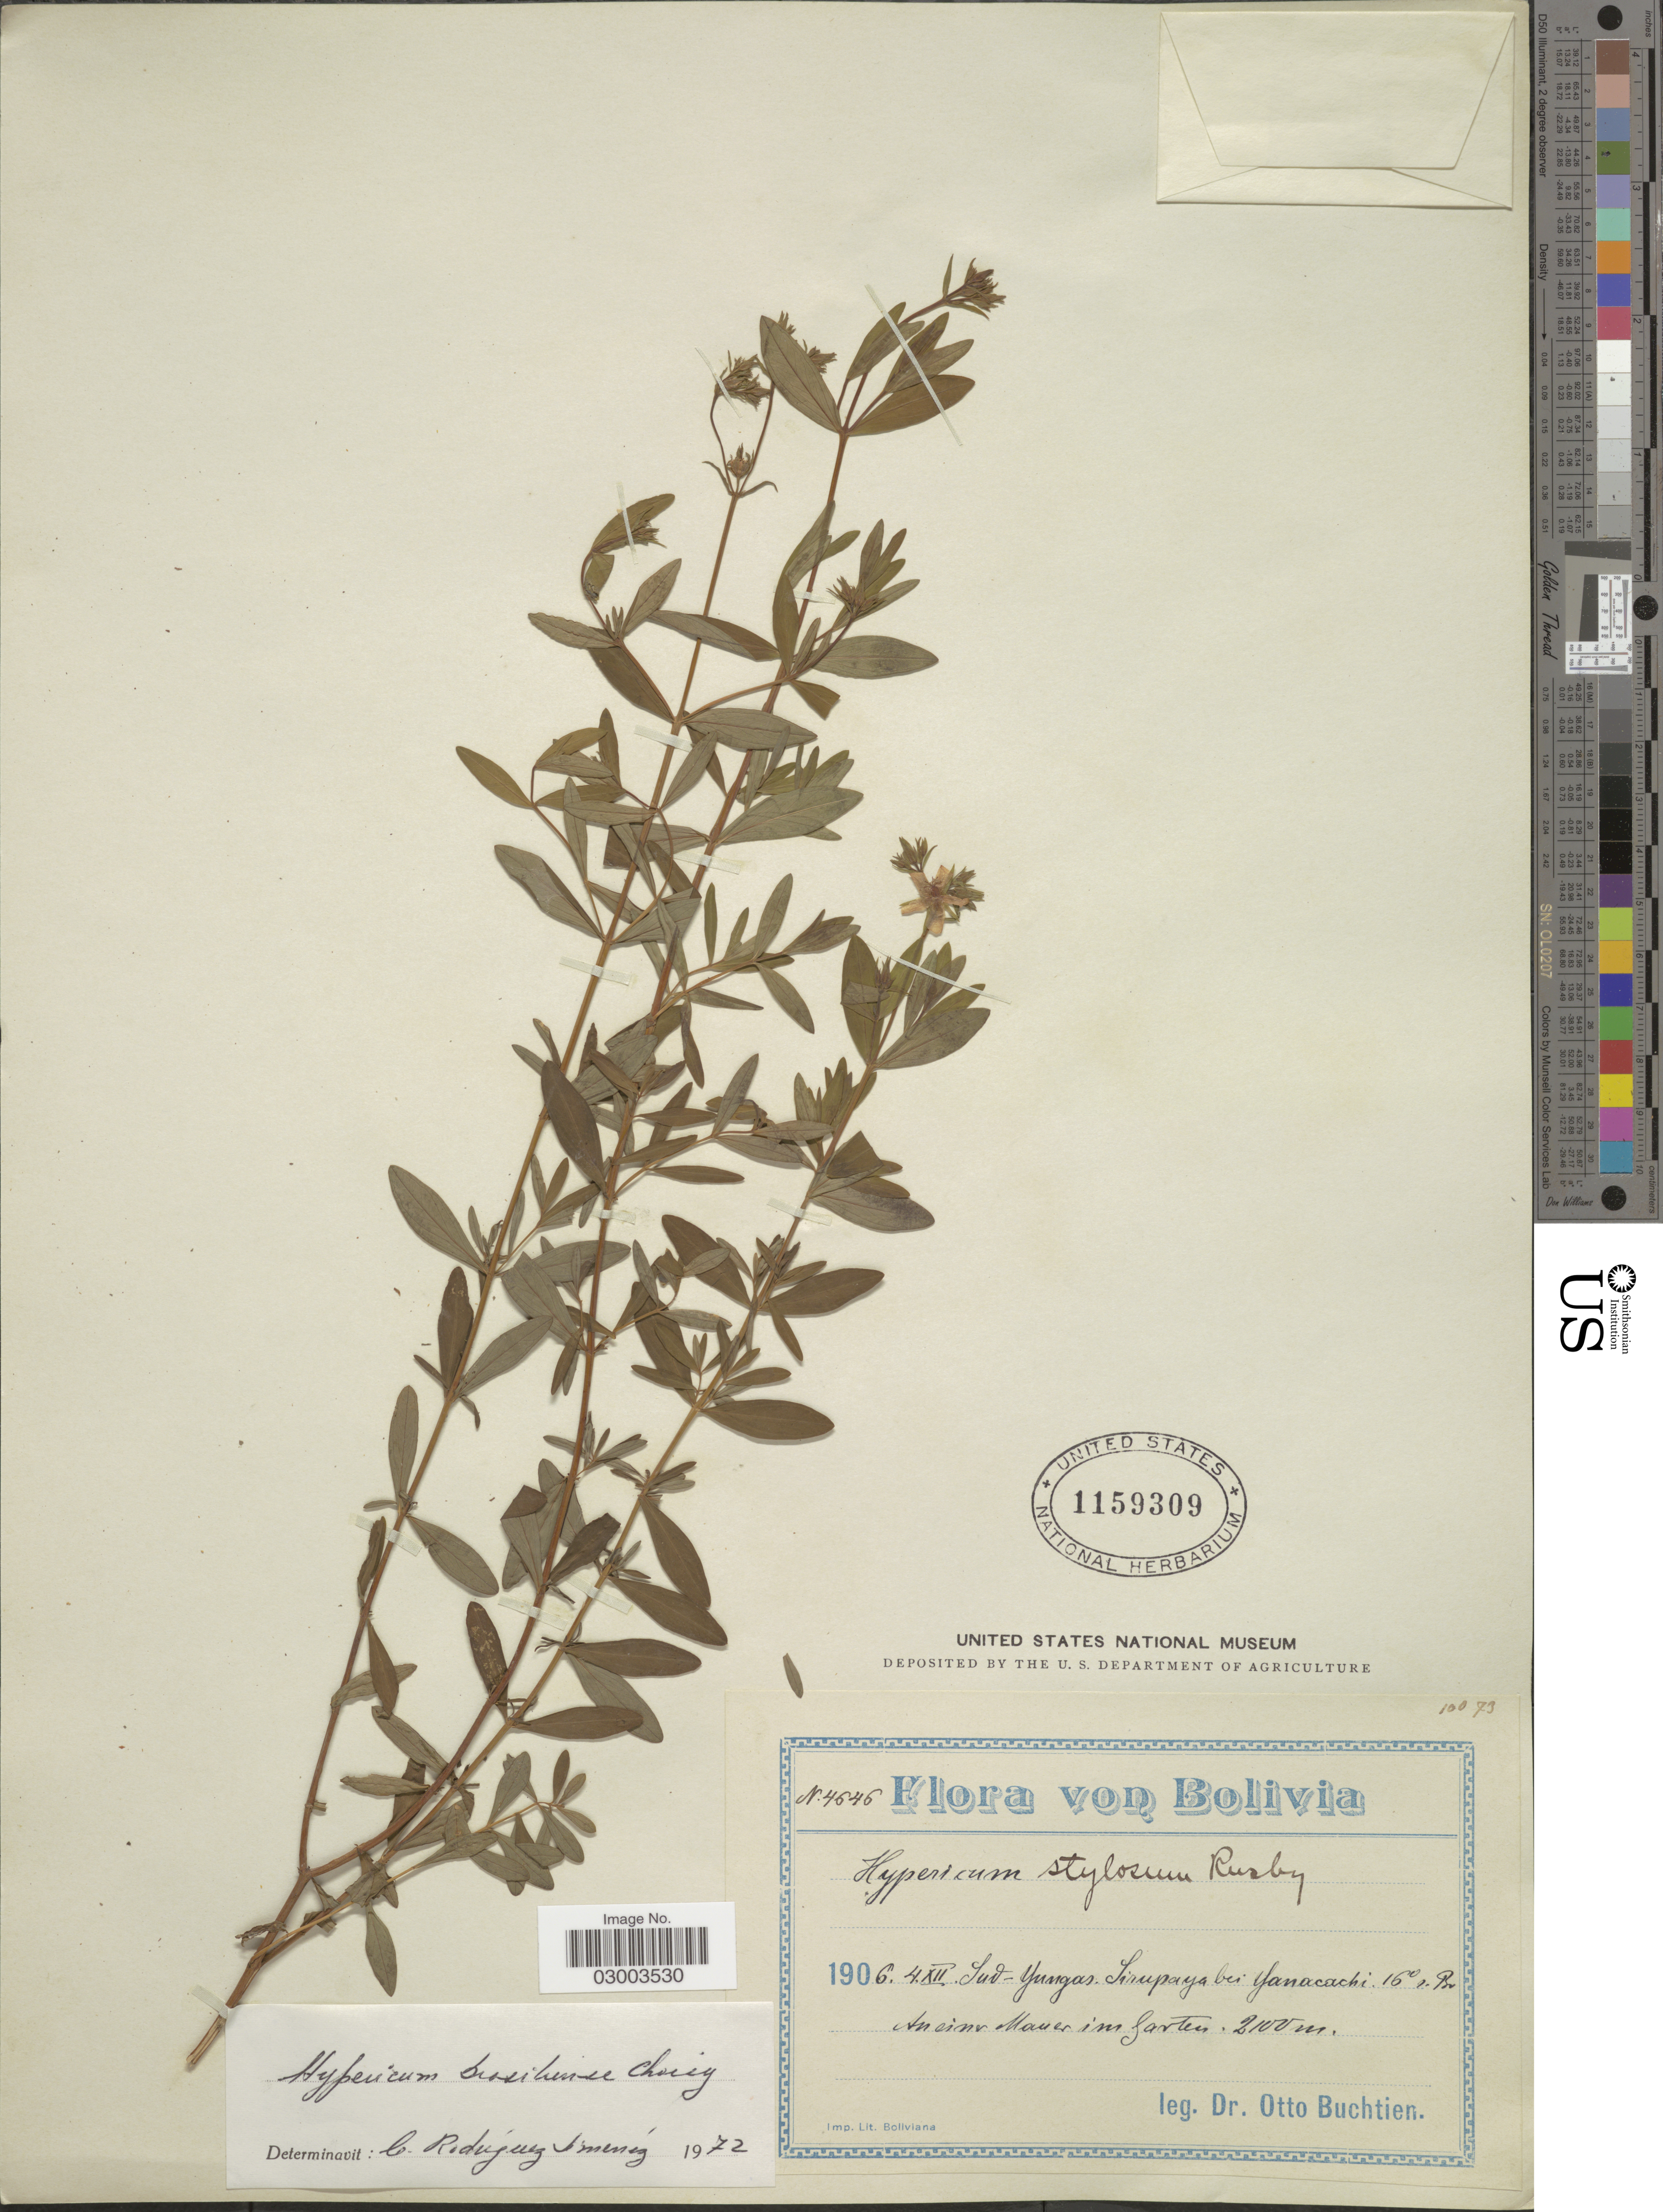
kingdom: Plantae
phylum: Tracheophyta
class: Magnoliopsida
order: Malpighiales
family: Hypericaceae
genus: Hypericum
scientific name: Hypericum brasiliense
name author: Choisy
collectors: O. Buchtien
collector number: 4646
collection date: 1906-12-04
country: Bolivia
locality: Sud-Yungas. Sirupaya bei Yanacachi. 16° n Br. An einem Mauer im garten.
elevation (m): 2100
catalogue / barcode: US 1159309